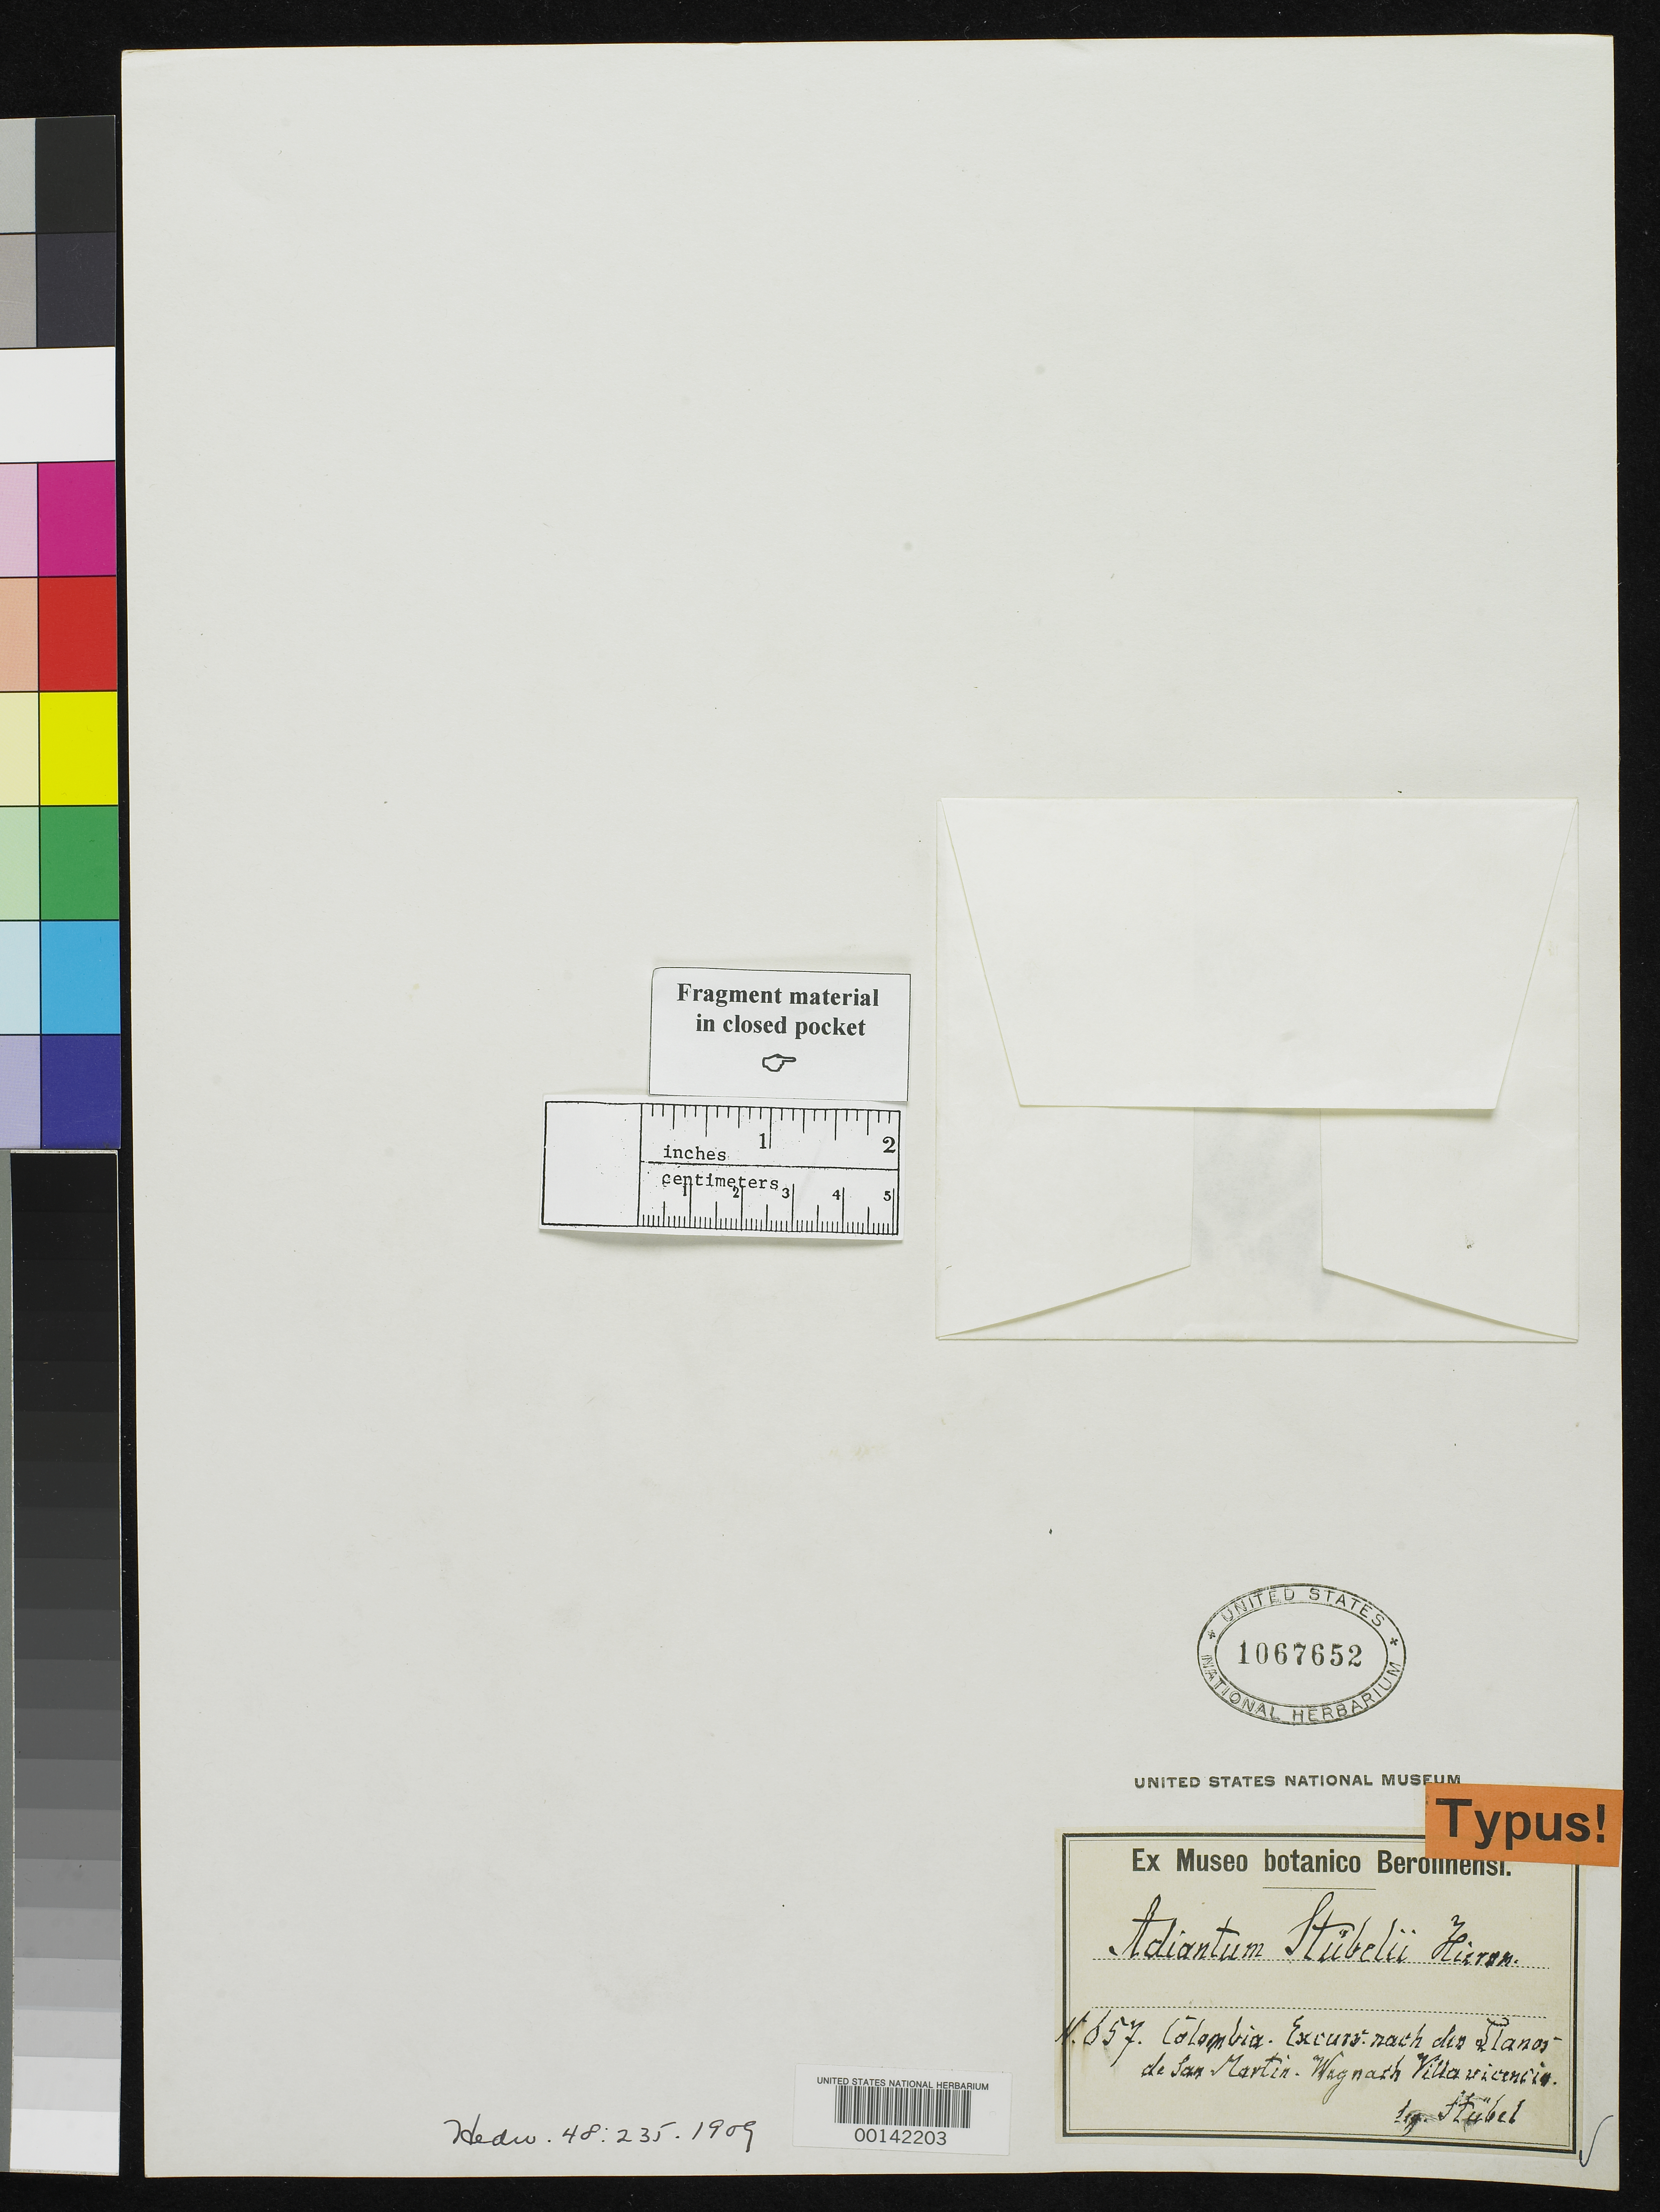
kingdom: Plantae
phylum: Tracheophyta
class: Polypodiopsida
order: Polypodiales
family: Pteridaceae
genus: Adiantum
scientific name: Adiantum stuebelii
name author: Hieron.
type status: Type Fragment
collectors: M. Stuebel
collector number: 657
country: Colombia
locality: Llanos de San Martin.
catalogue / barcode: US 1067652